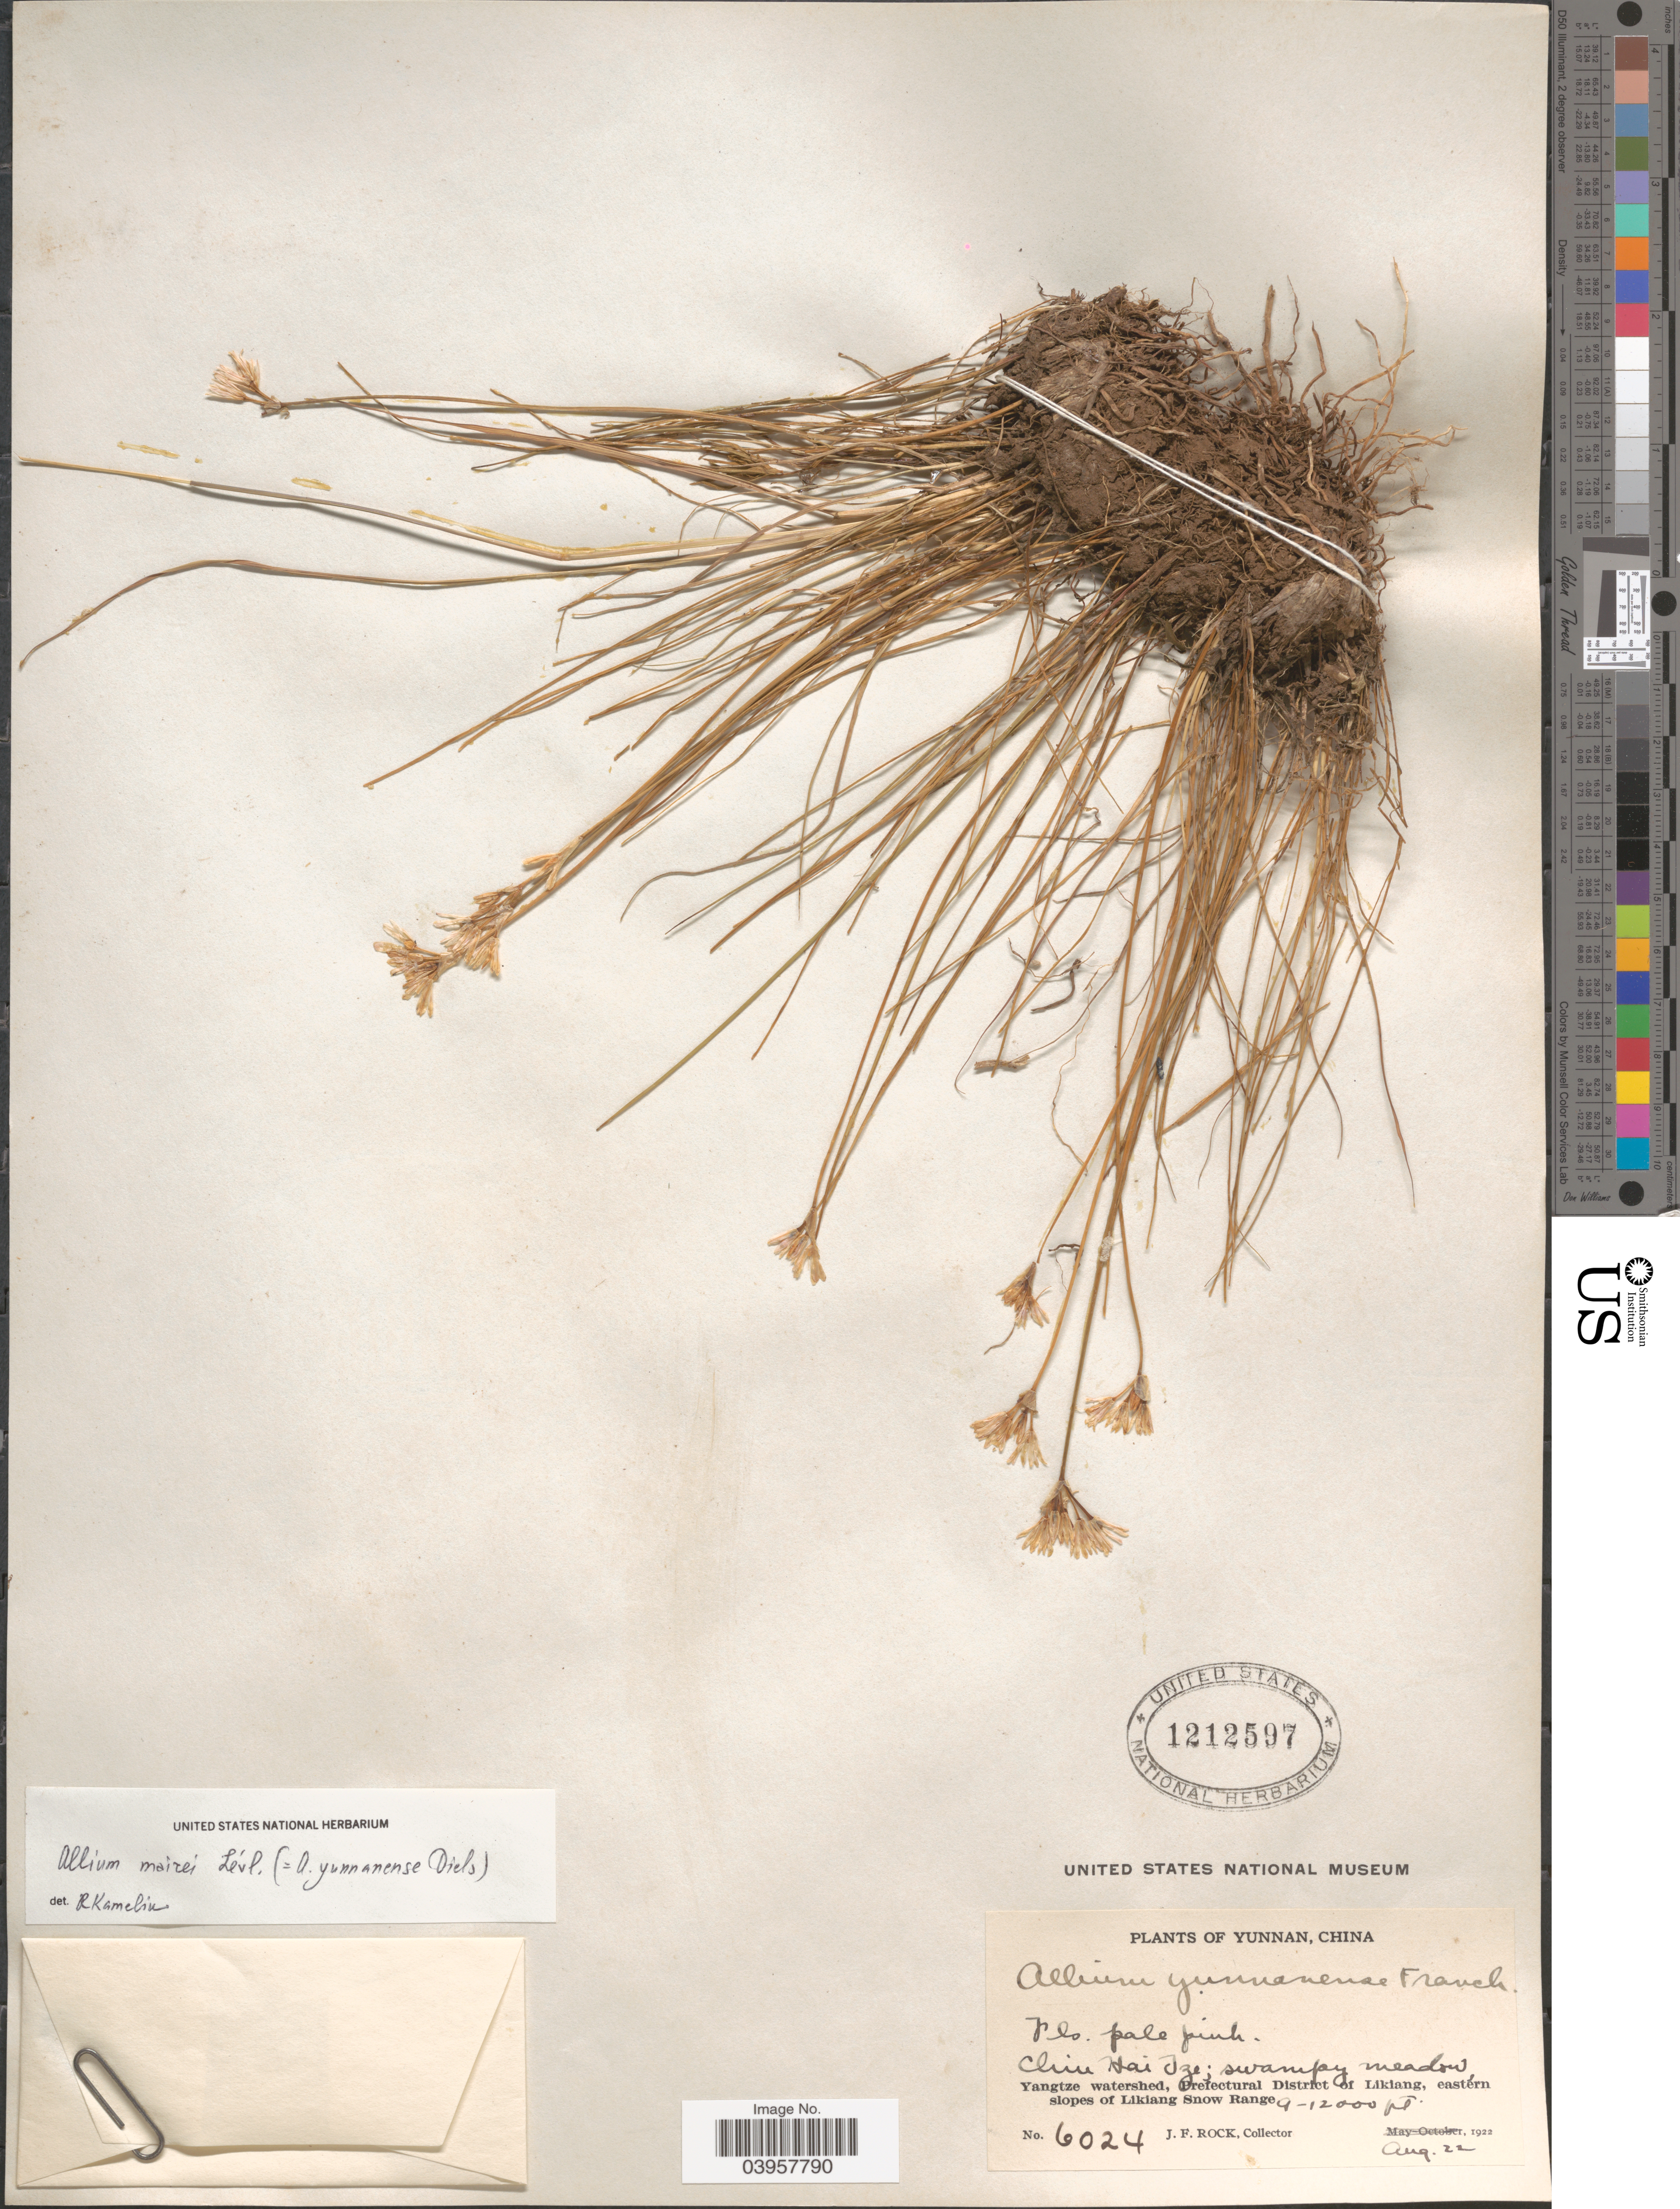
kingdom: Plantae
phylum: Tracheophyta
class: Liliopsida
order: Asparagales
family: Amaryllidaceae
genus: Allium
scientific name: Allium mairei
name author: H. Lév.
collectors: J. Rock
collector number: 6024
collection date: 1922-08-22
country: China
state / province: Yunnan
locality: Chim [interpreted] Hai Tze. Yangtze watershed, Prefectural District of Likiang, eastern slopes of Likiang Snow Range.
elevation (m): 2743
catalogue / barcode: US 1212597